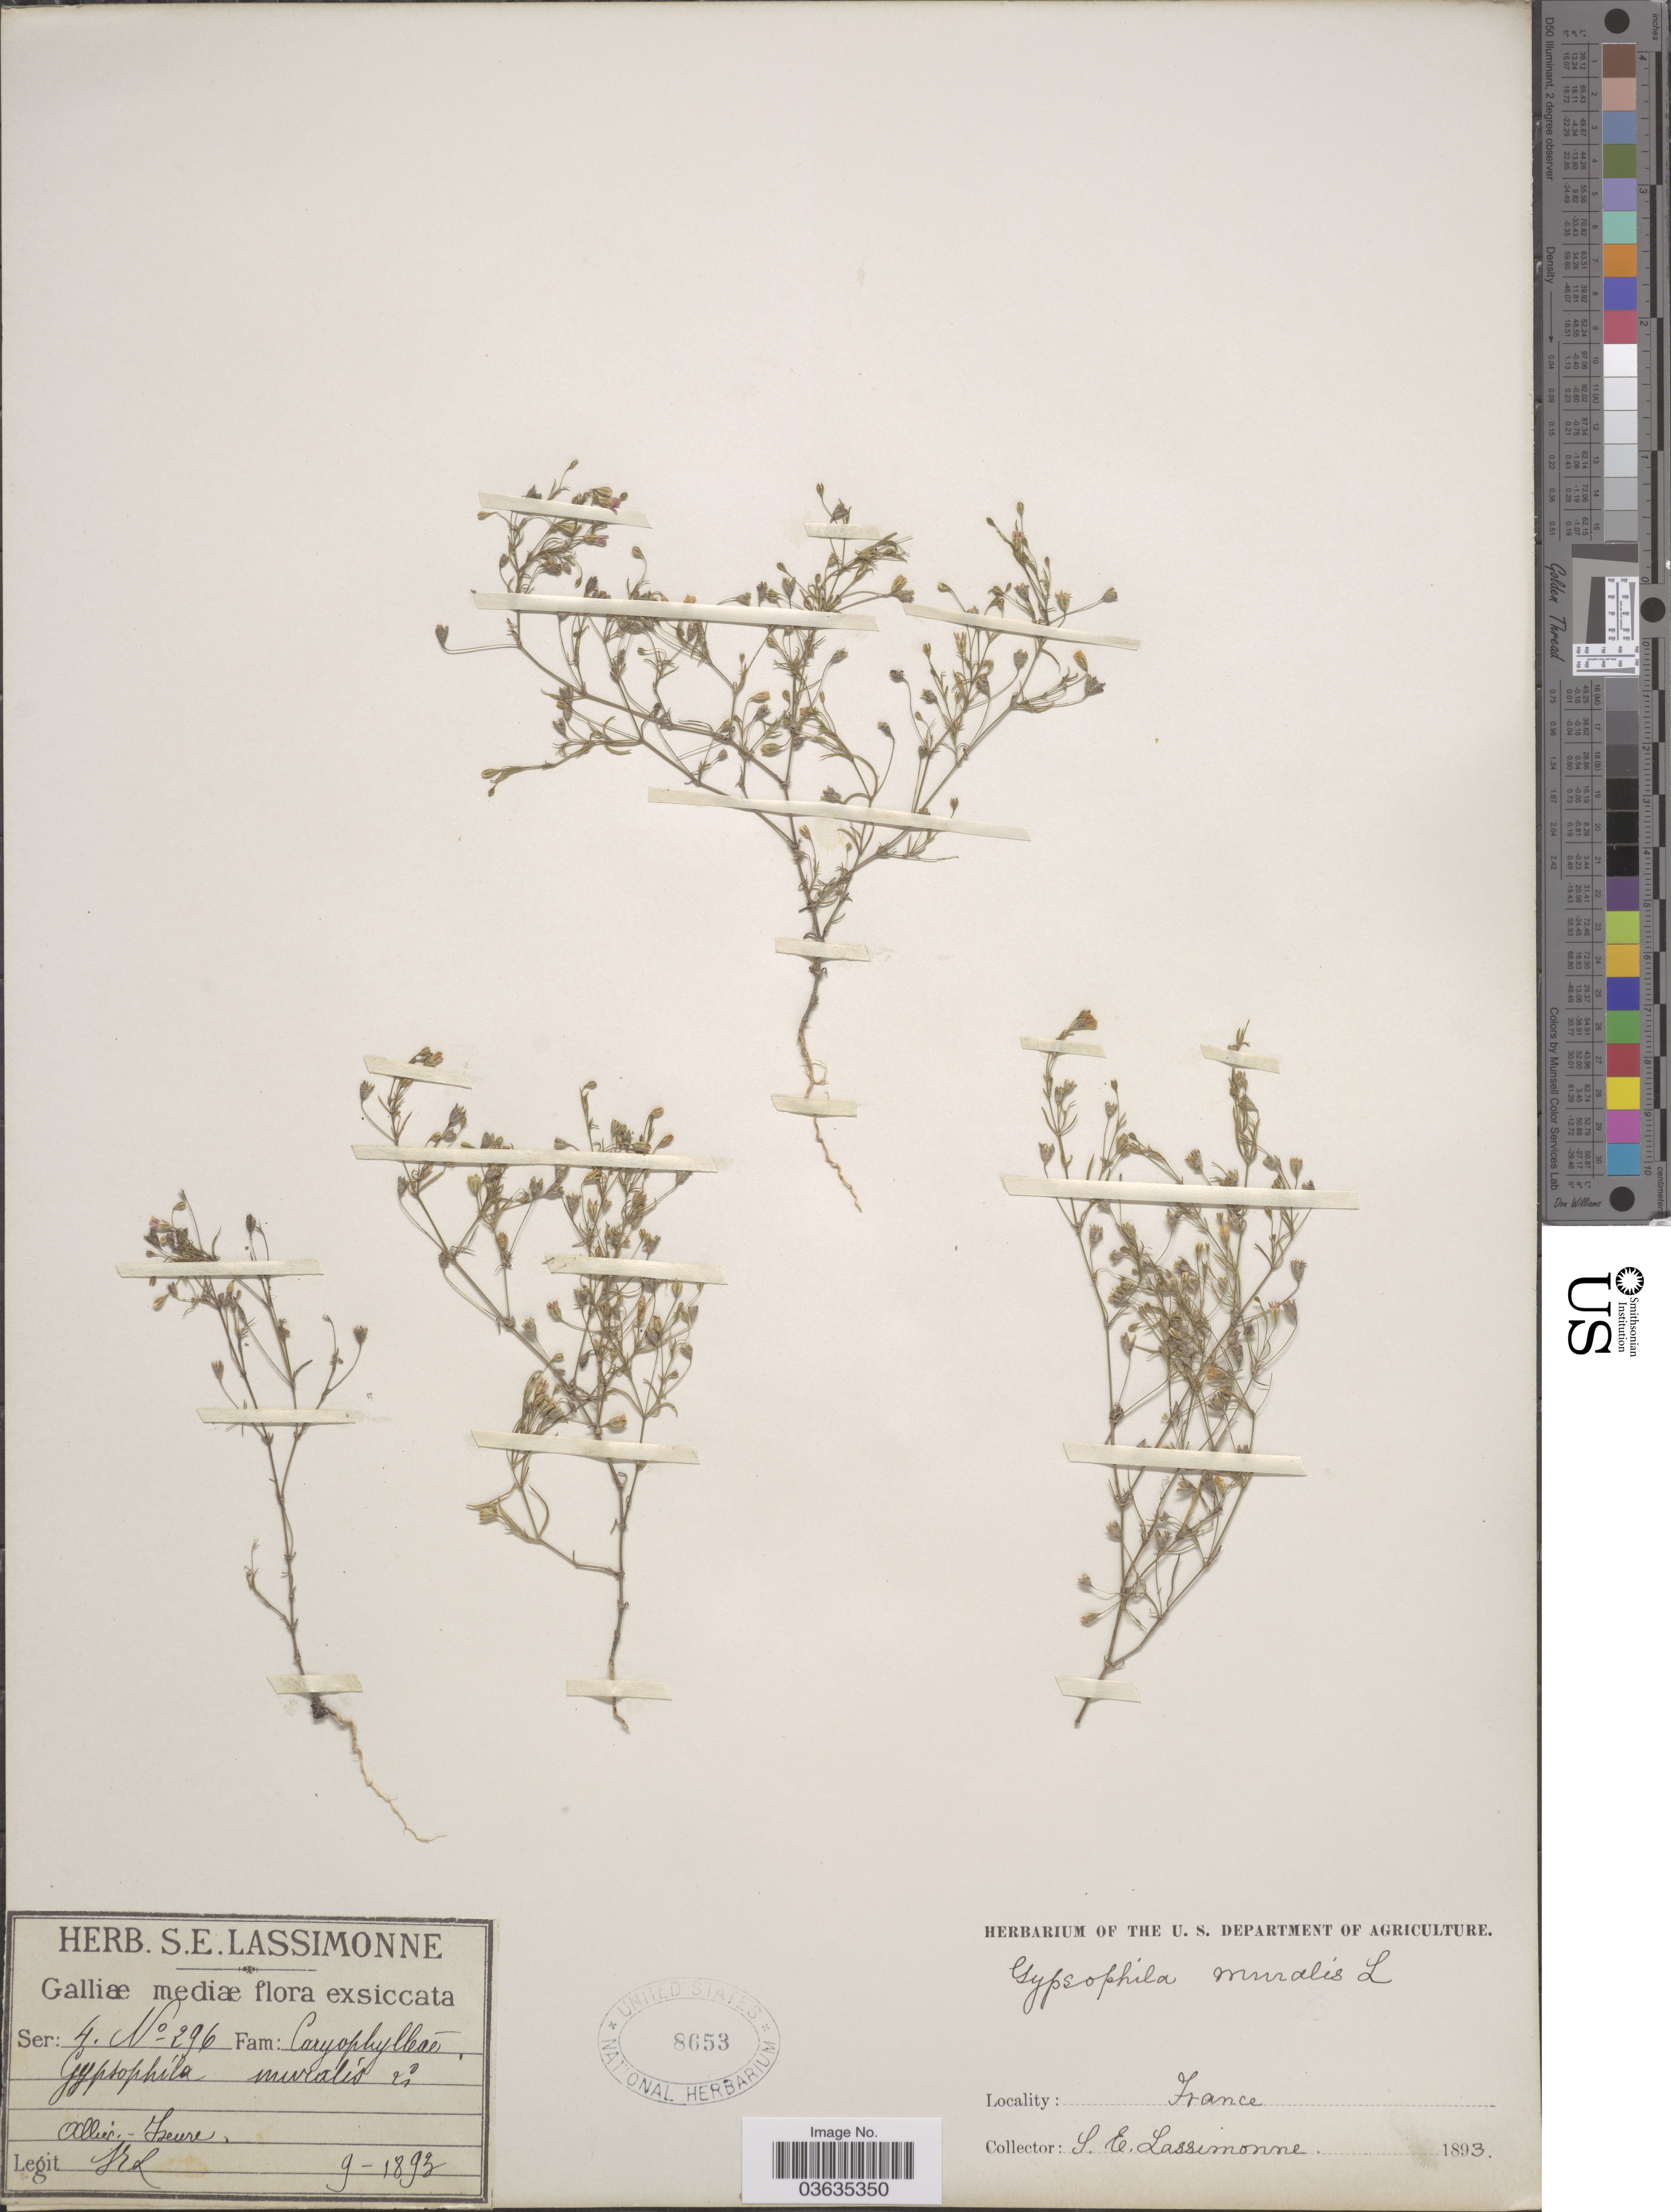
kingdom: Plantae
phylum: Tracheophyta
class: Magnoliopsida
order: Caryophyllales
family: Caryophyllaceae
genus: Psammophiliella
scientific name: Psammophiliella muralis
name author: (L.) Ikonn.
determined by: U.S. National Herbarium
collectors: S. Lassimonne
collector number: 296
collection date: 1893-09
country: France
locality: Galliæ mediæ. Allier-Yseure.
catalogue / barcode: US 8653